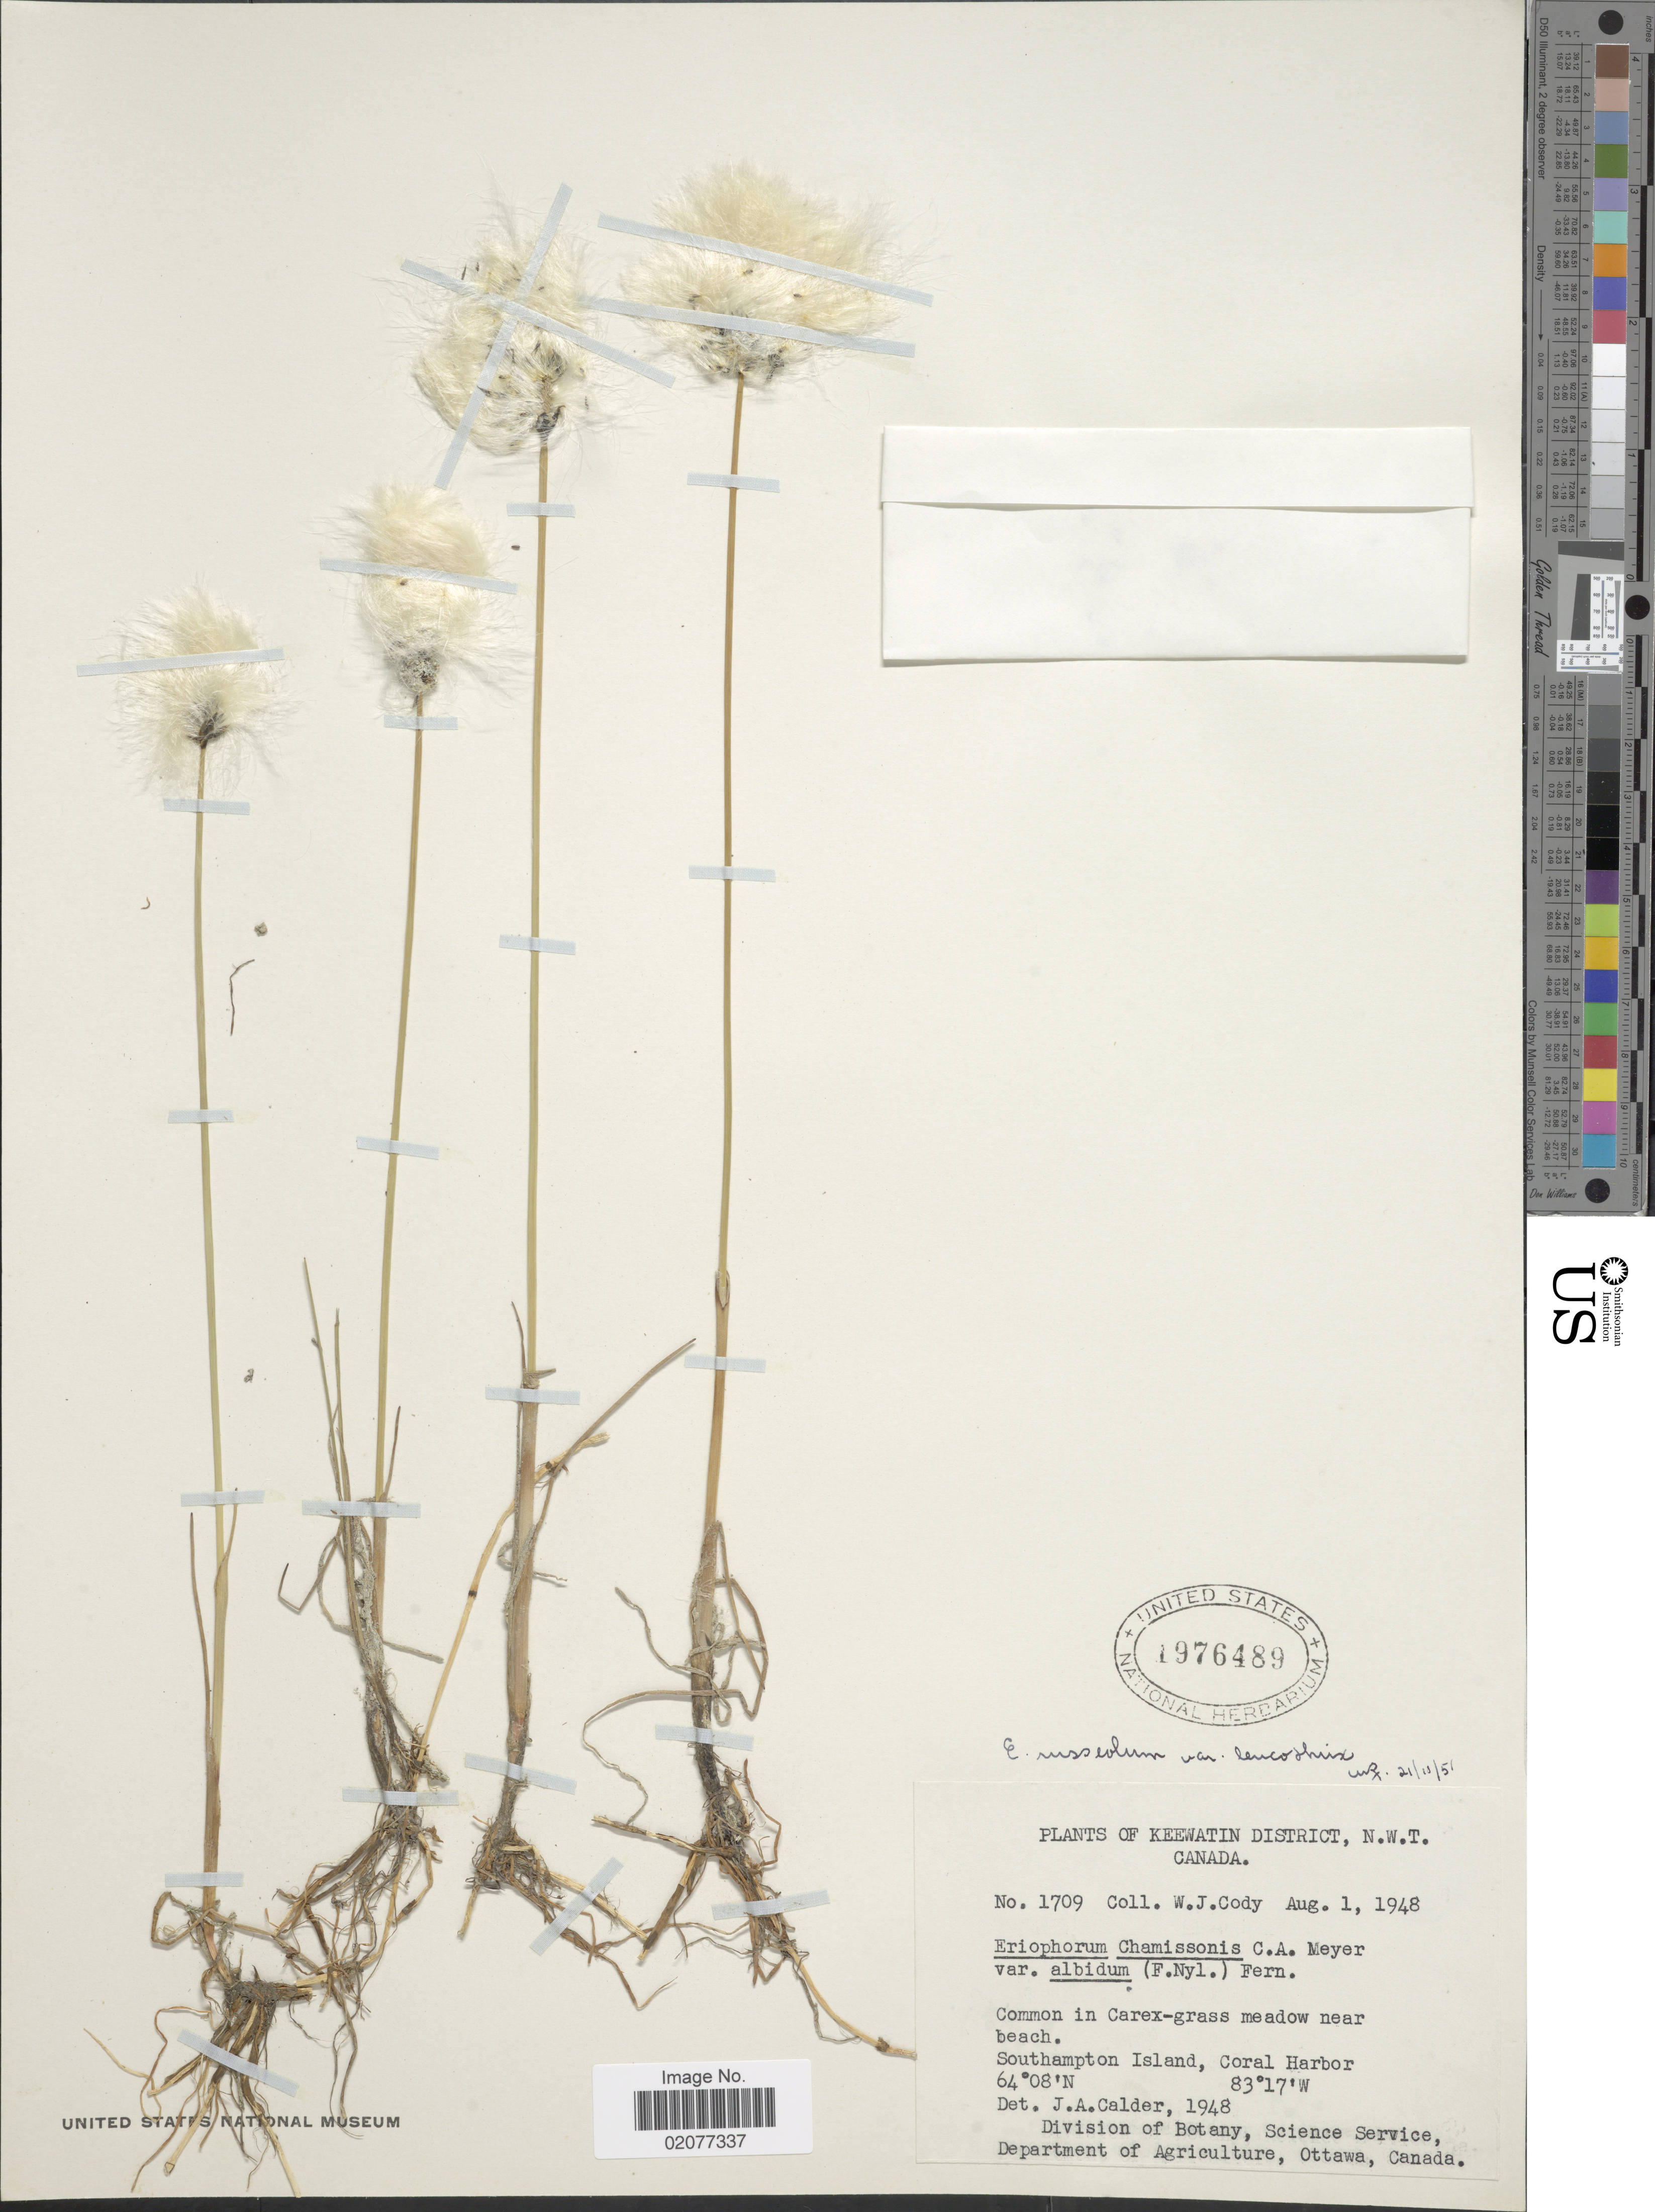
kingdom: Plantae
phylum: Tracheophyta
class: Liliopsida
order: Poales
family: Cyperaceae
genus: Eriophorum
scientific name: Eriophorum chamissonis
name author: C.A. Mey.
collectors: W. Cody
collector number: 1709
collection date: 1948-08-01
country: Canada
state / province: Northwest Territories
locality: Keewatin District, N.W.T. Canada. Southhampton Island, Coral Harbor.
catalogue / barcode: US 1976489